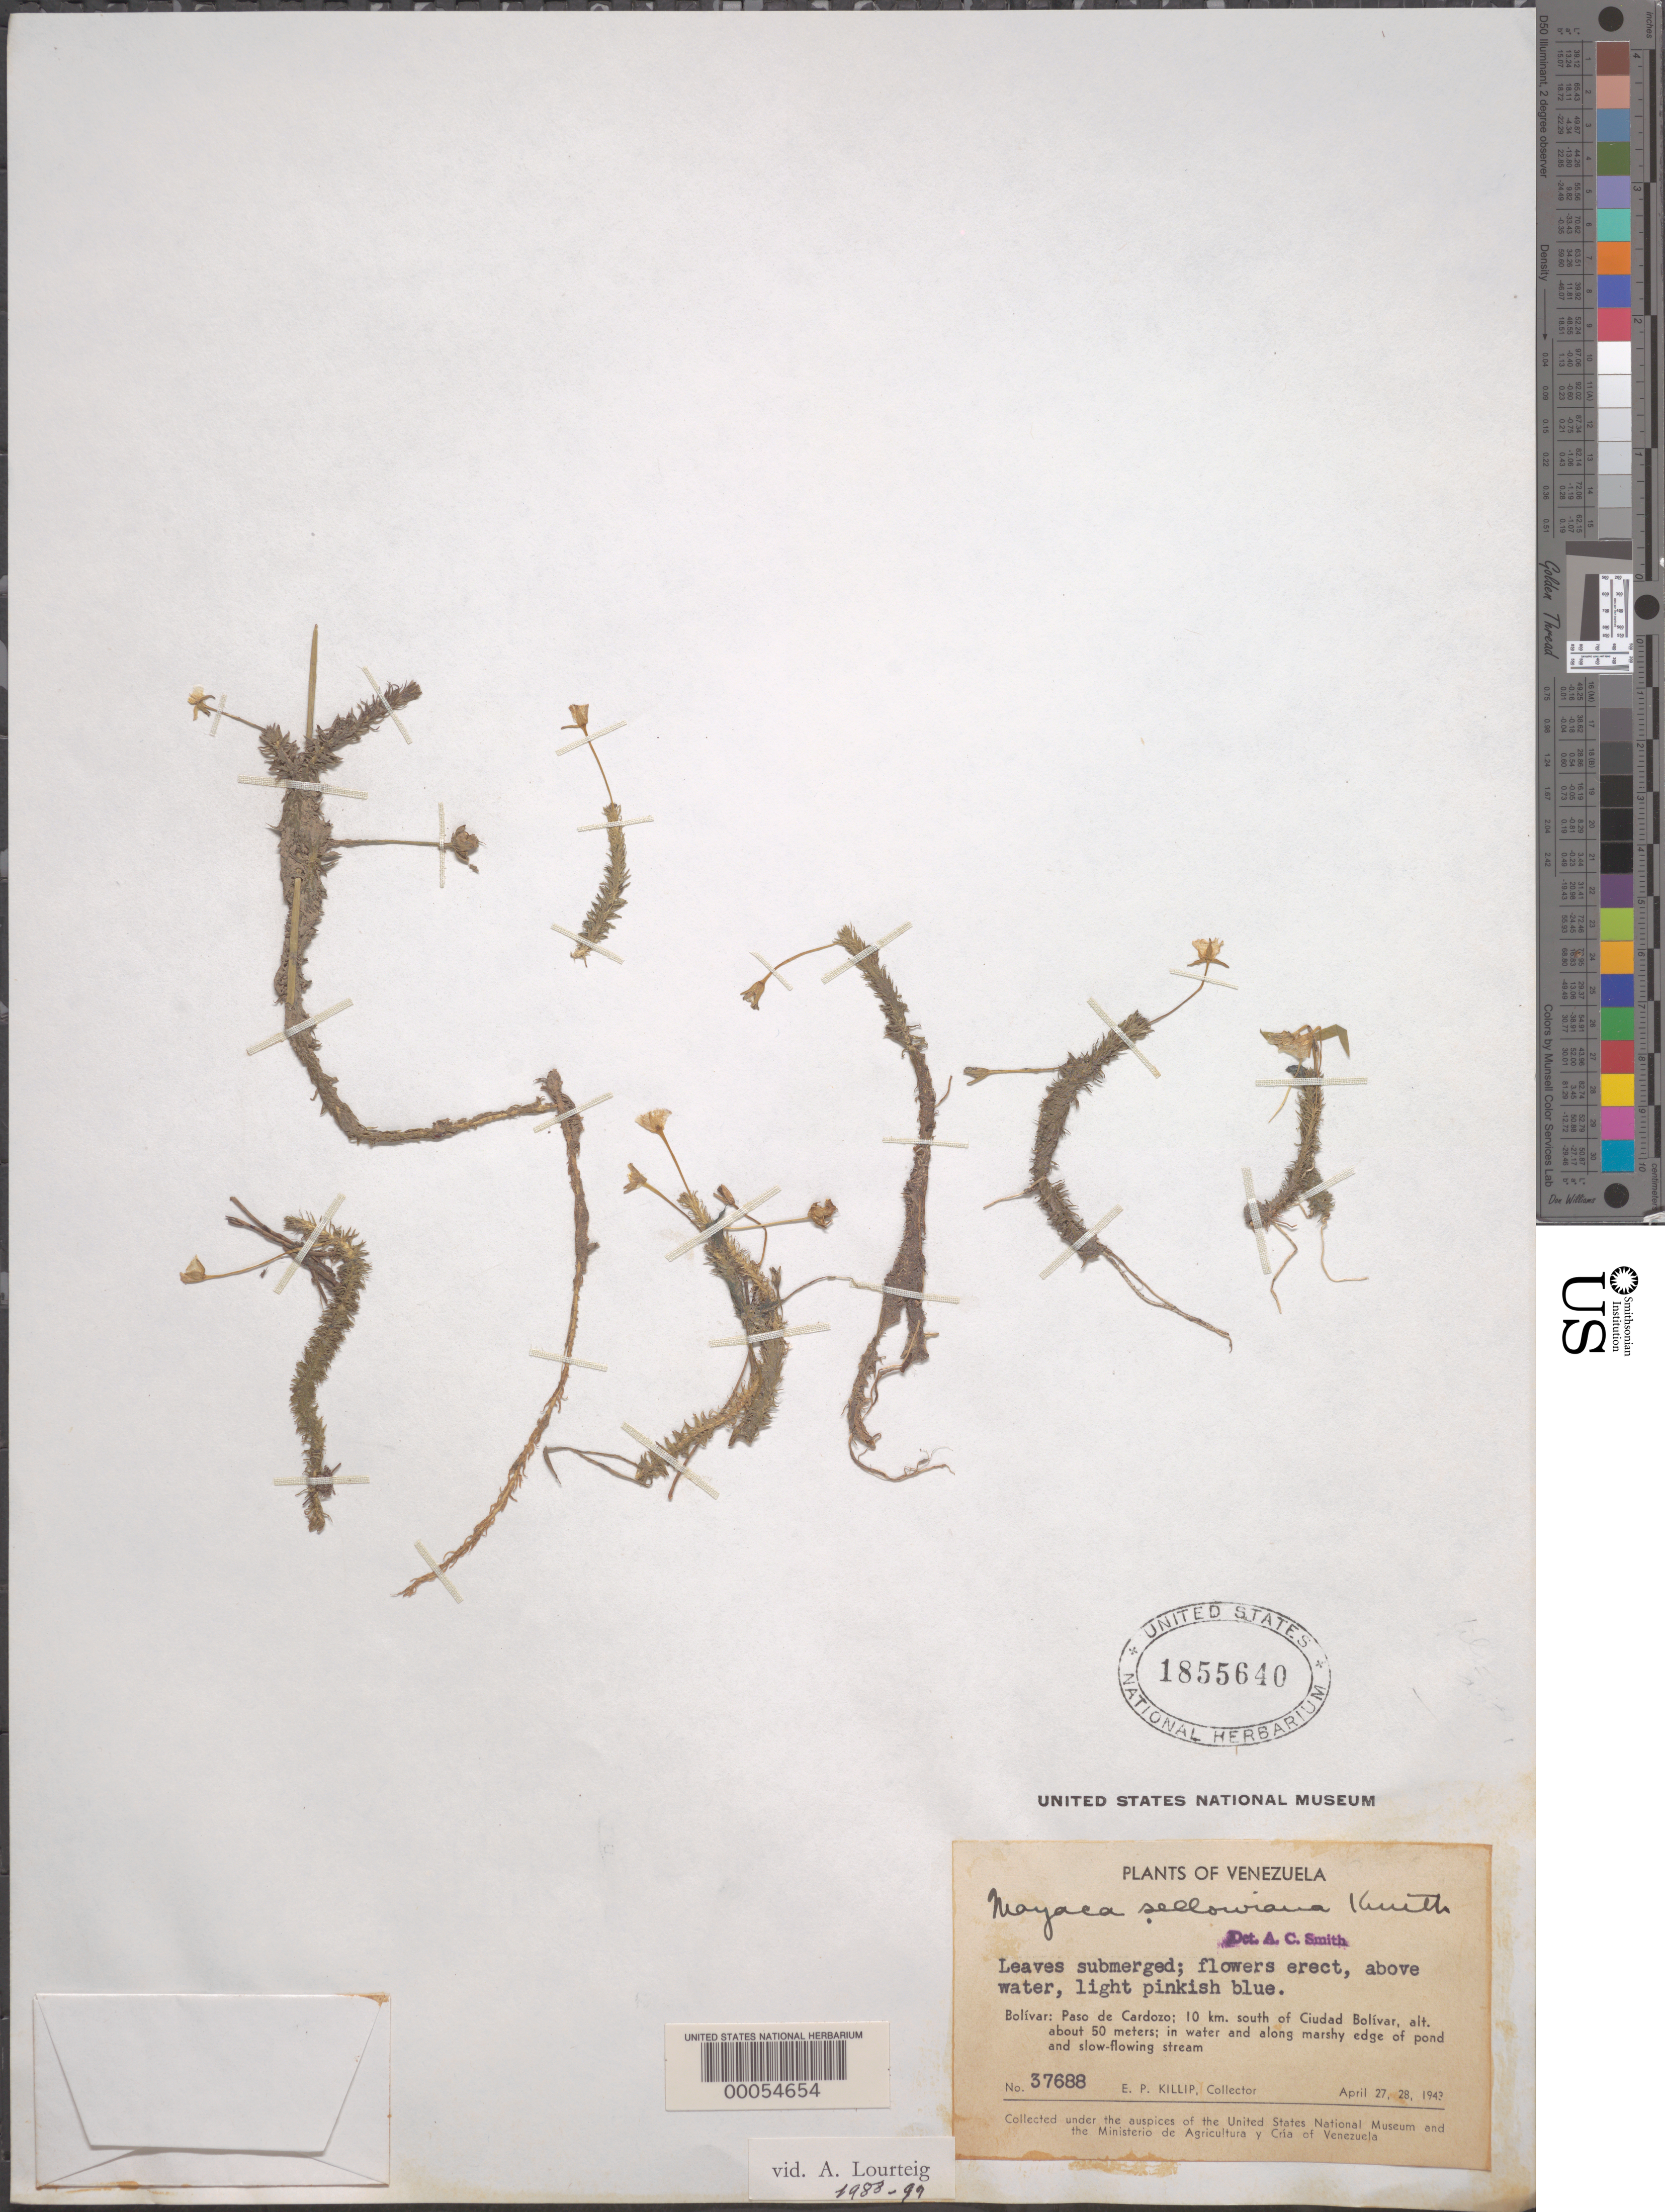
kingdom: Plantae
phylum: Tracheophyta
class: Liliopsida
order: Poales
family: Mayacaceae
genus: Mayaca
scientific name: Mayaca sellowiana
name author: Kunth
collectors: E. P. Killip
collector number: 37688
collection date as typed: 27 Apr 1943 to 28 Apr 1943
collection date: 1943-04-27/1943-04-28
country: Venezuela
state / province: Mérida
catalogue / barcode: US 1855640